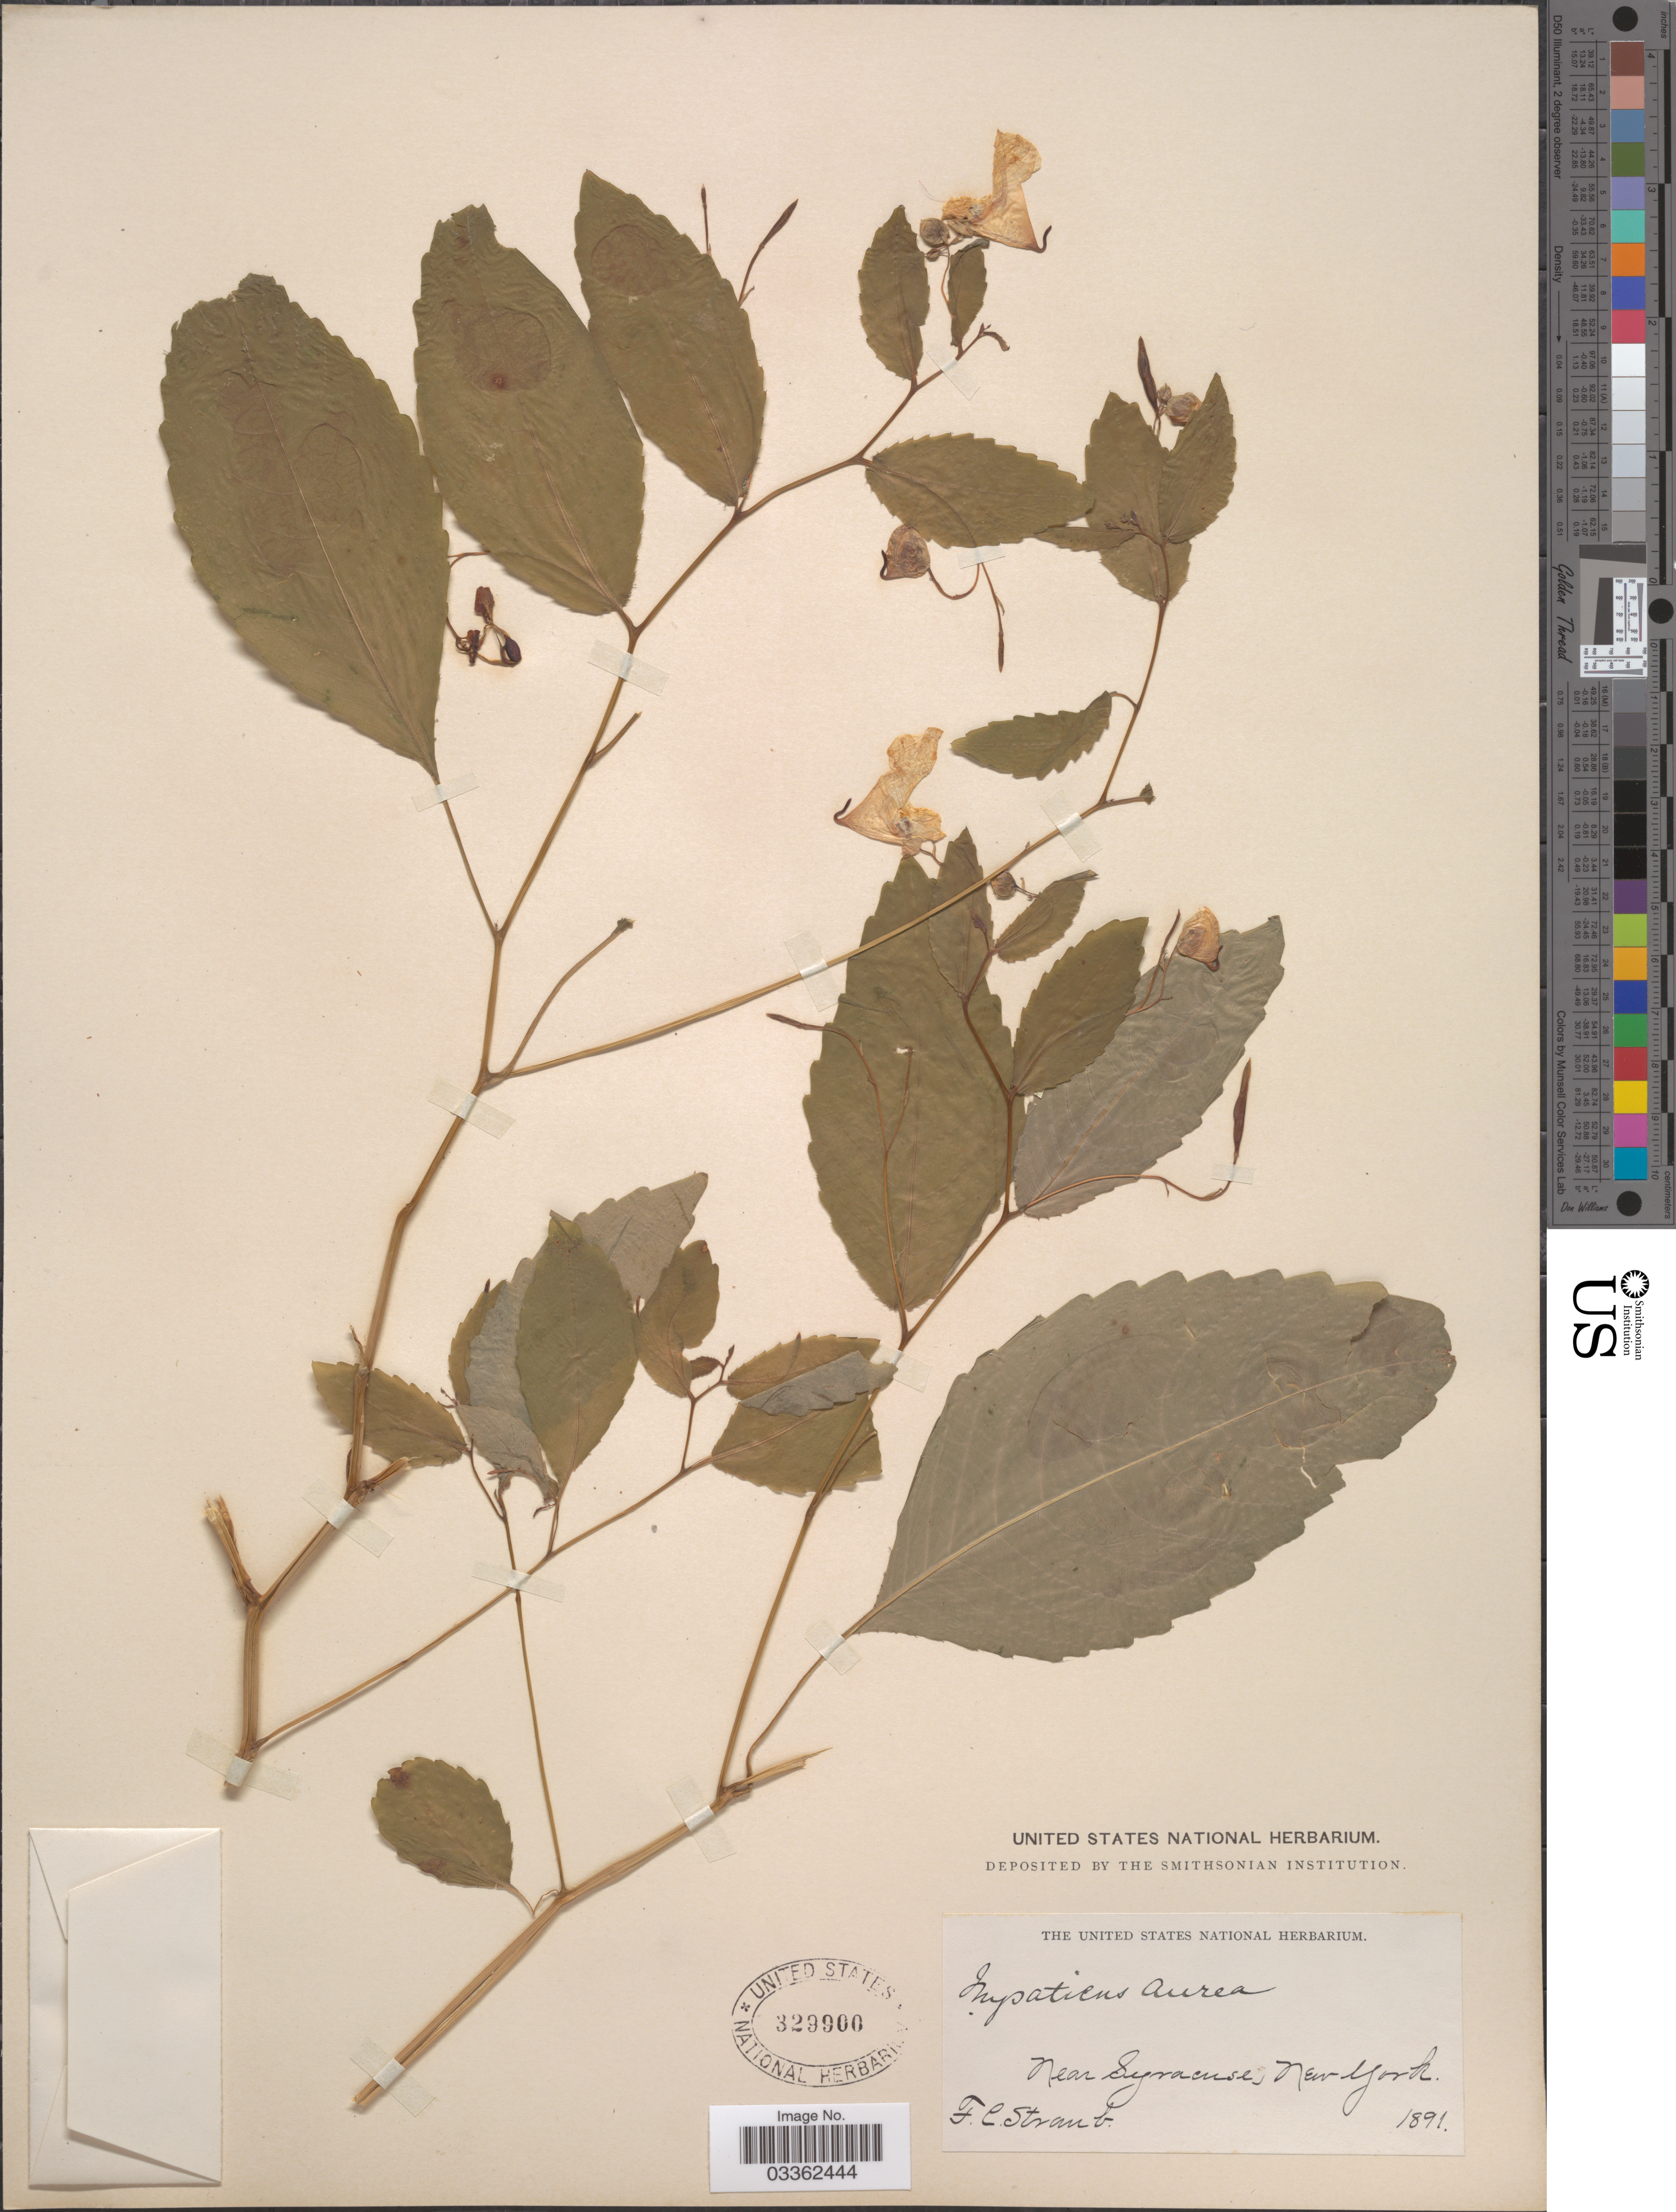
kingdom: Plantae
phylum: Tracheophyta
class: Magnoliopsida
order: Ericales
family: Balsaminaceae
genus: Impatiens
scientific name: Impatiens pallida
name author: Nutt.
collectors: F. Straub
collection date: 1891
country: United States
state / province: New York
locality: Near Syracuse.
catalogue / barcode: US 329900